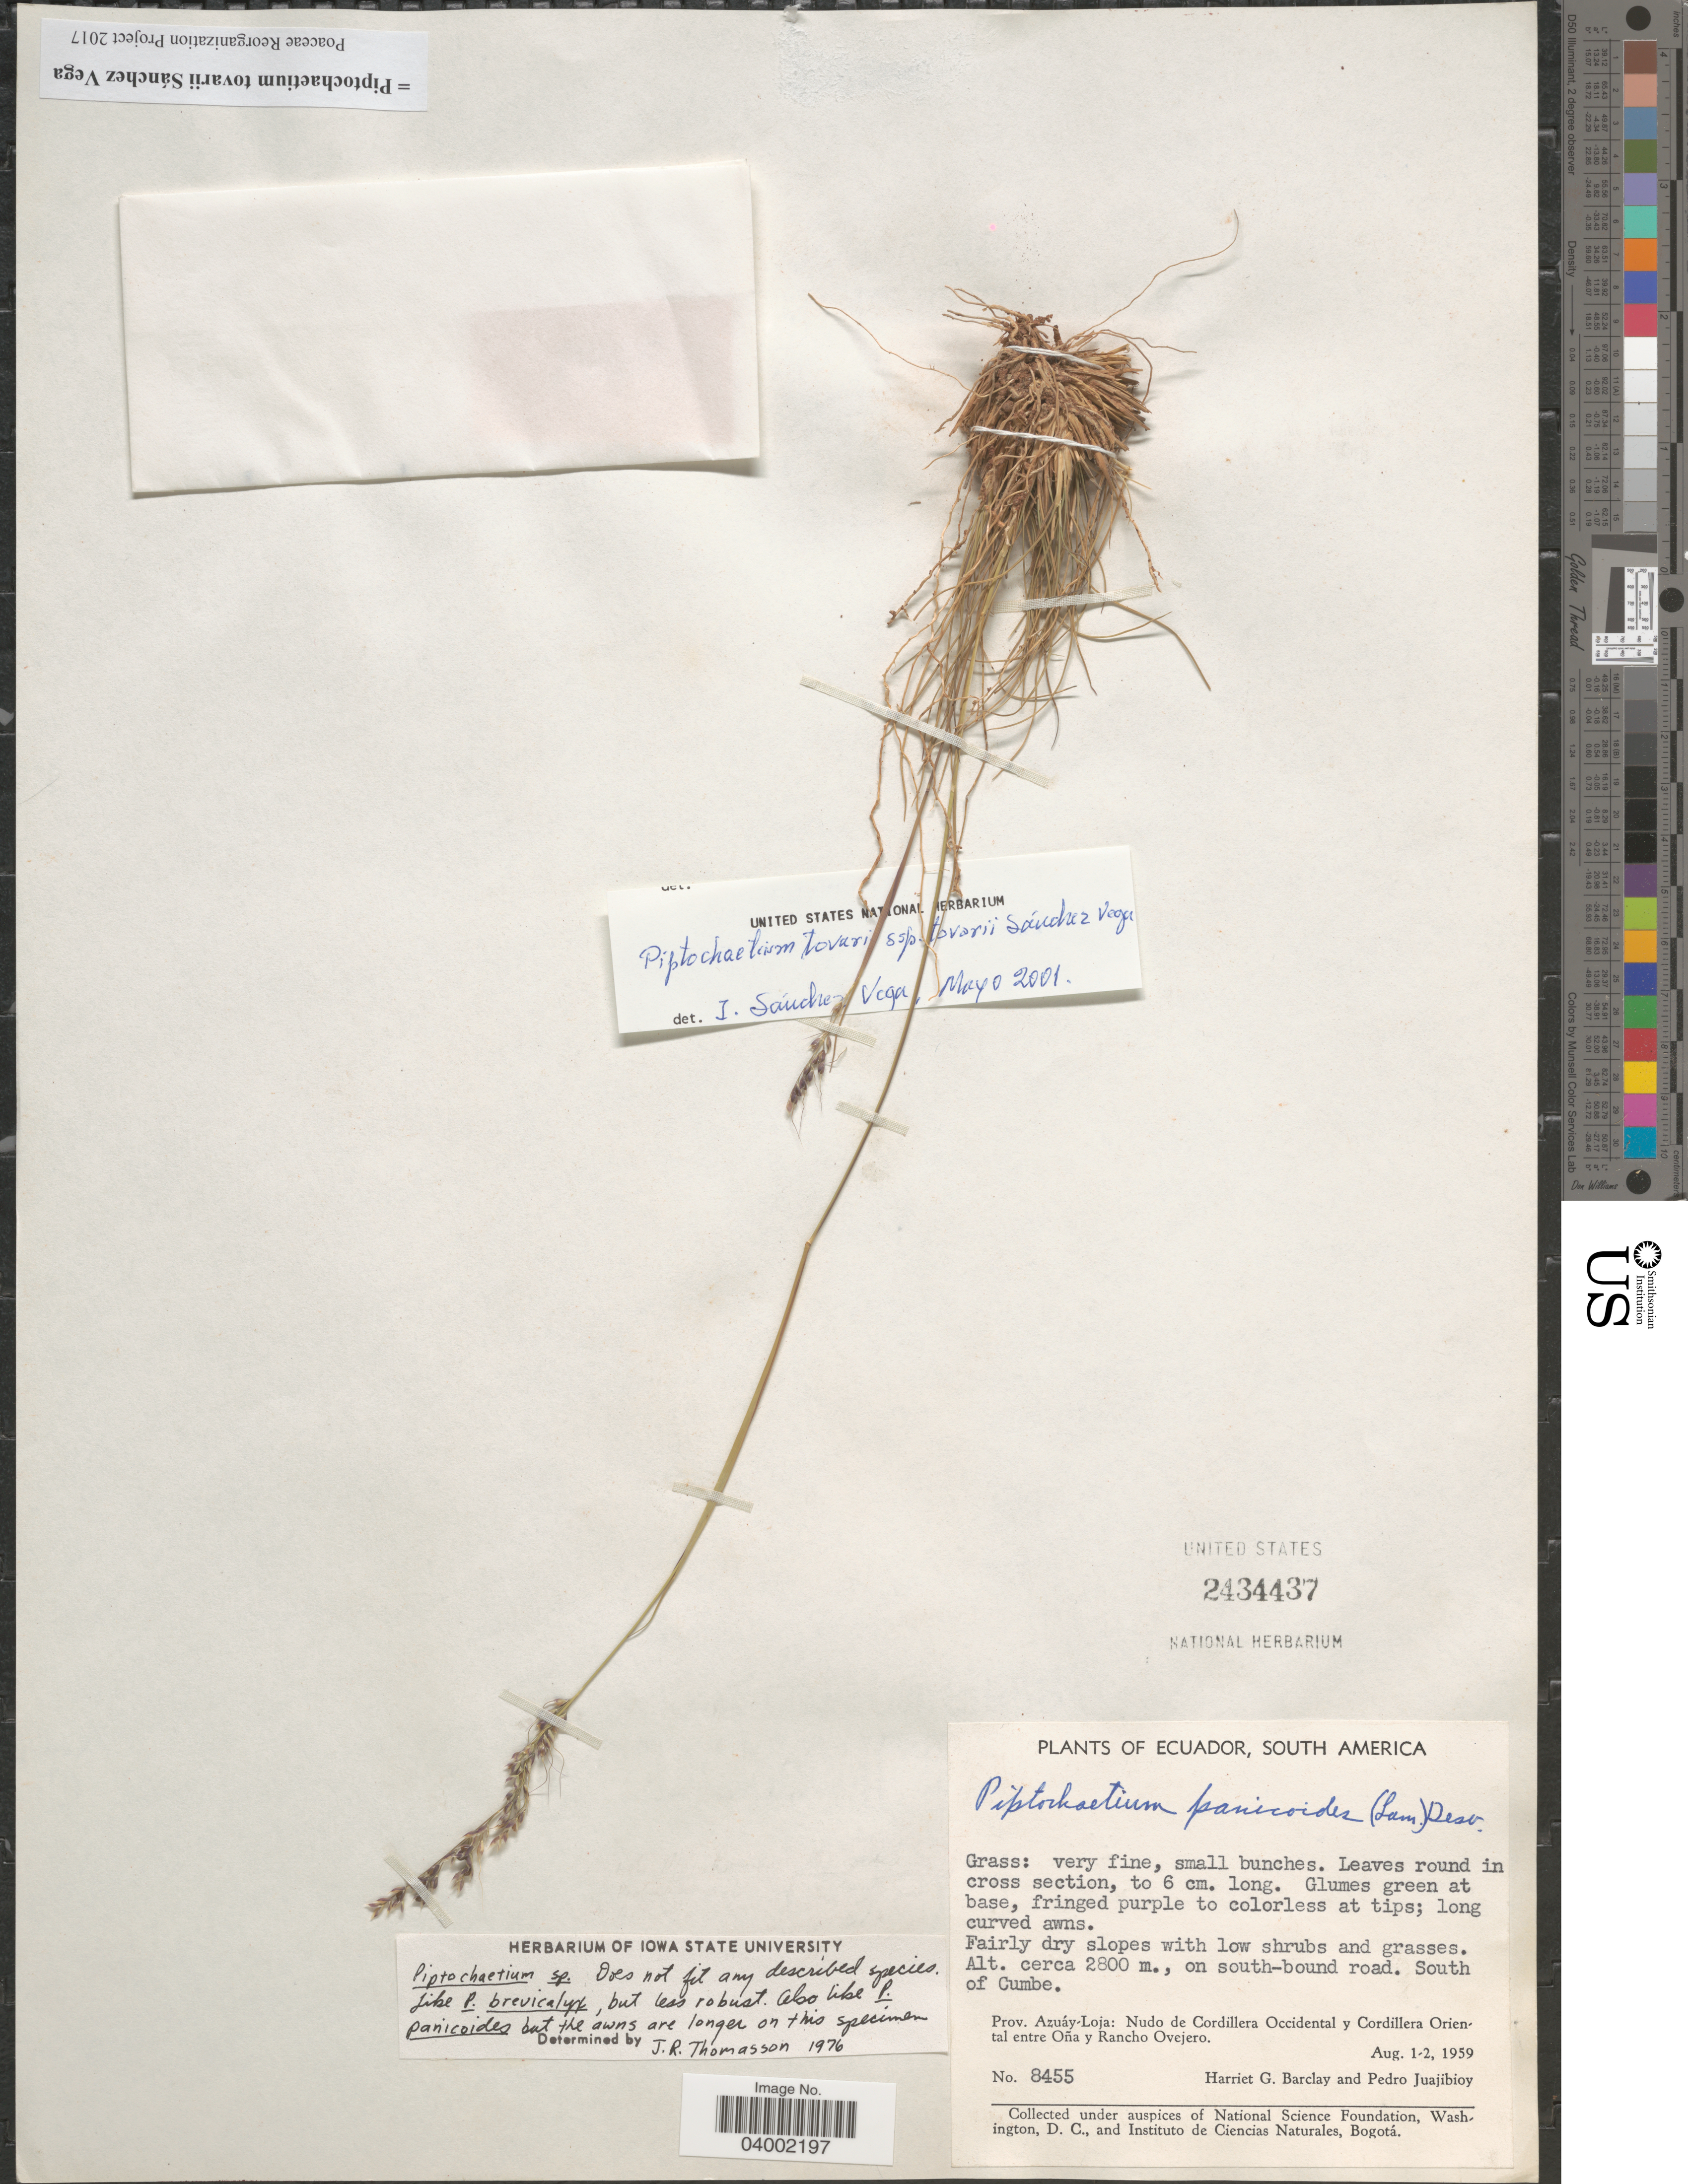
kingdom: Plantae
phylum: Tracheophyta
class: Liliopsida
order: Poales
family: Poaceae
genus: Piptochaetium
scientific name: Piptochaetium tovarii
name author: Sánchez Vega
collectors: H. G. Barclay & P. Juajibioy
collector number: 8455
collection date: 1959-08-01/1959-08-02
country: Ecuador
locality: On south-bound road. South of Cumbe. Prov. Azuáy-Loja: Nudo de Cordillera Occidental y Cordillera Oriental entre Oña y Rancho Ovejero.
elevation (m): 2800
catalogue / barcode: US 2434437